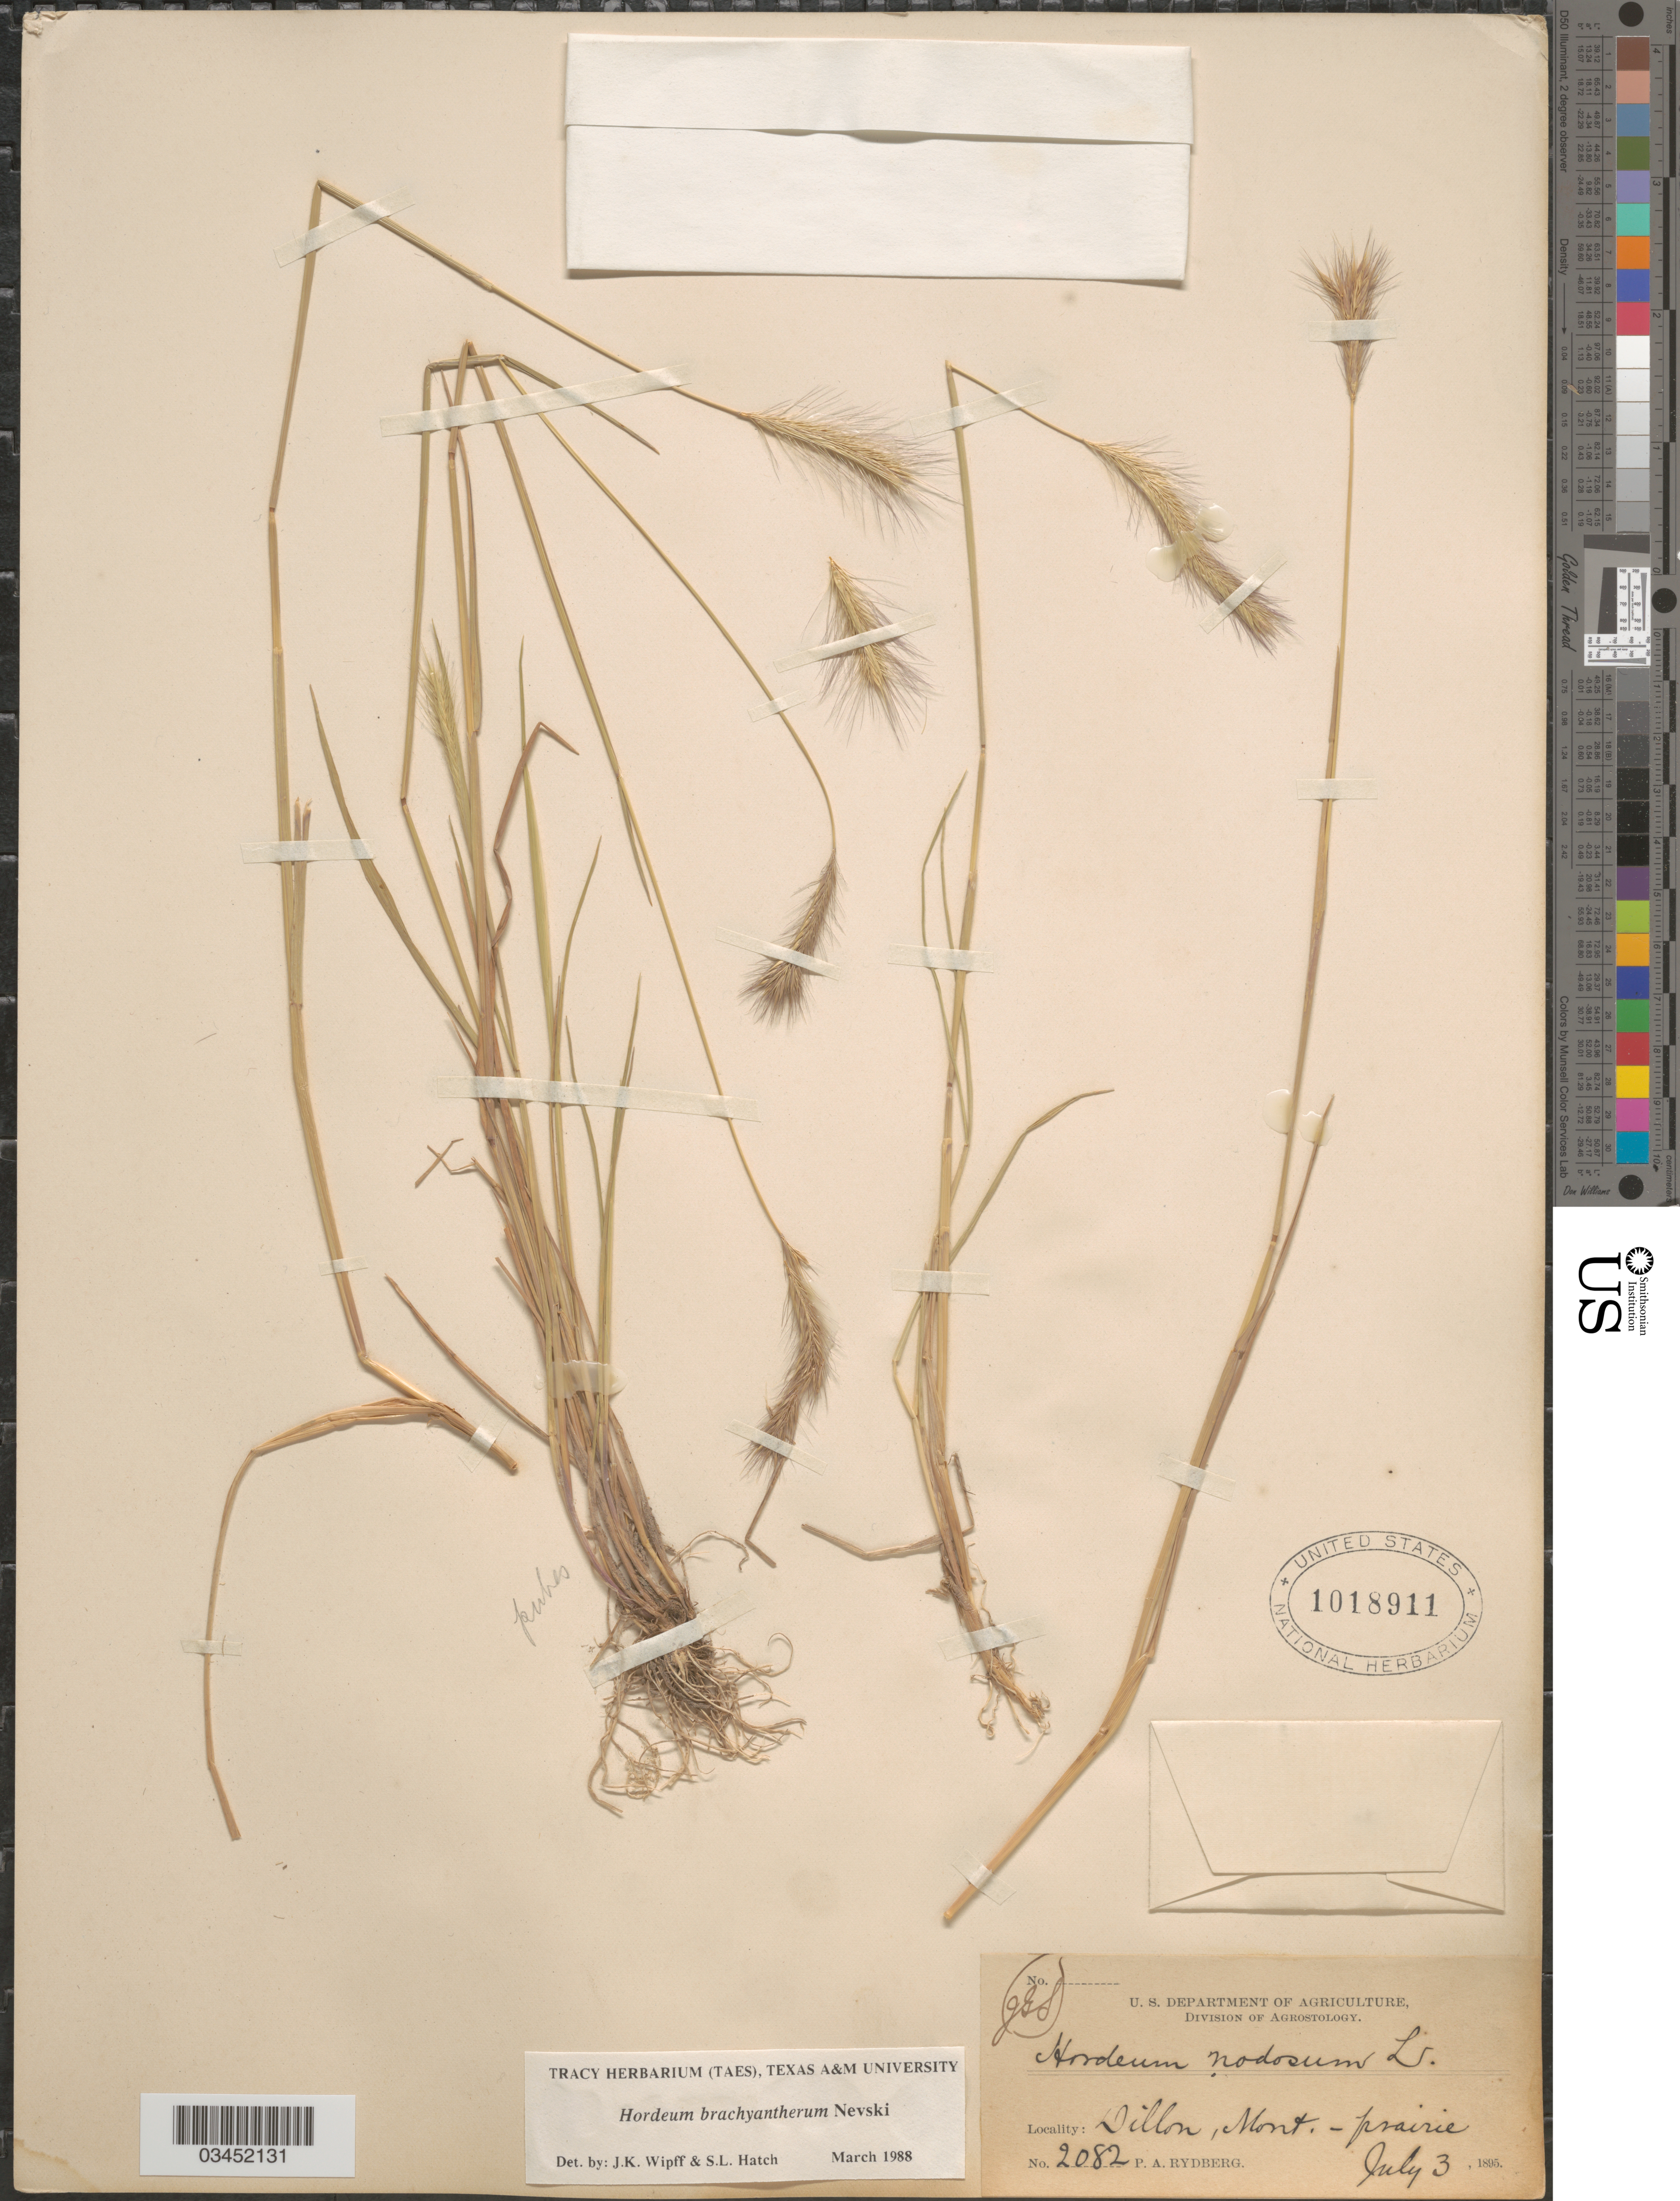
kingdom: Plantae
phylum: Tracheophyta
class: Liliopsida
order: Poales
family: Poaceae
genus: Hordeum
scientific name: Hordeum brachyantherum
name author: Nevski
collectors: P. A. Rydberg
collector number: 2082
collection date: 1895-07-03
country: United States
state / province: Montana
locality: Dillon.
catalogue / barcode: US 1018911